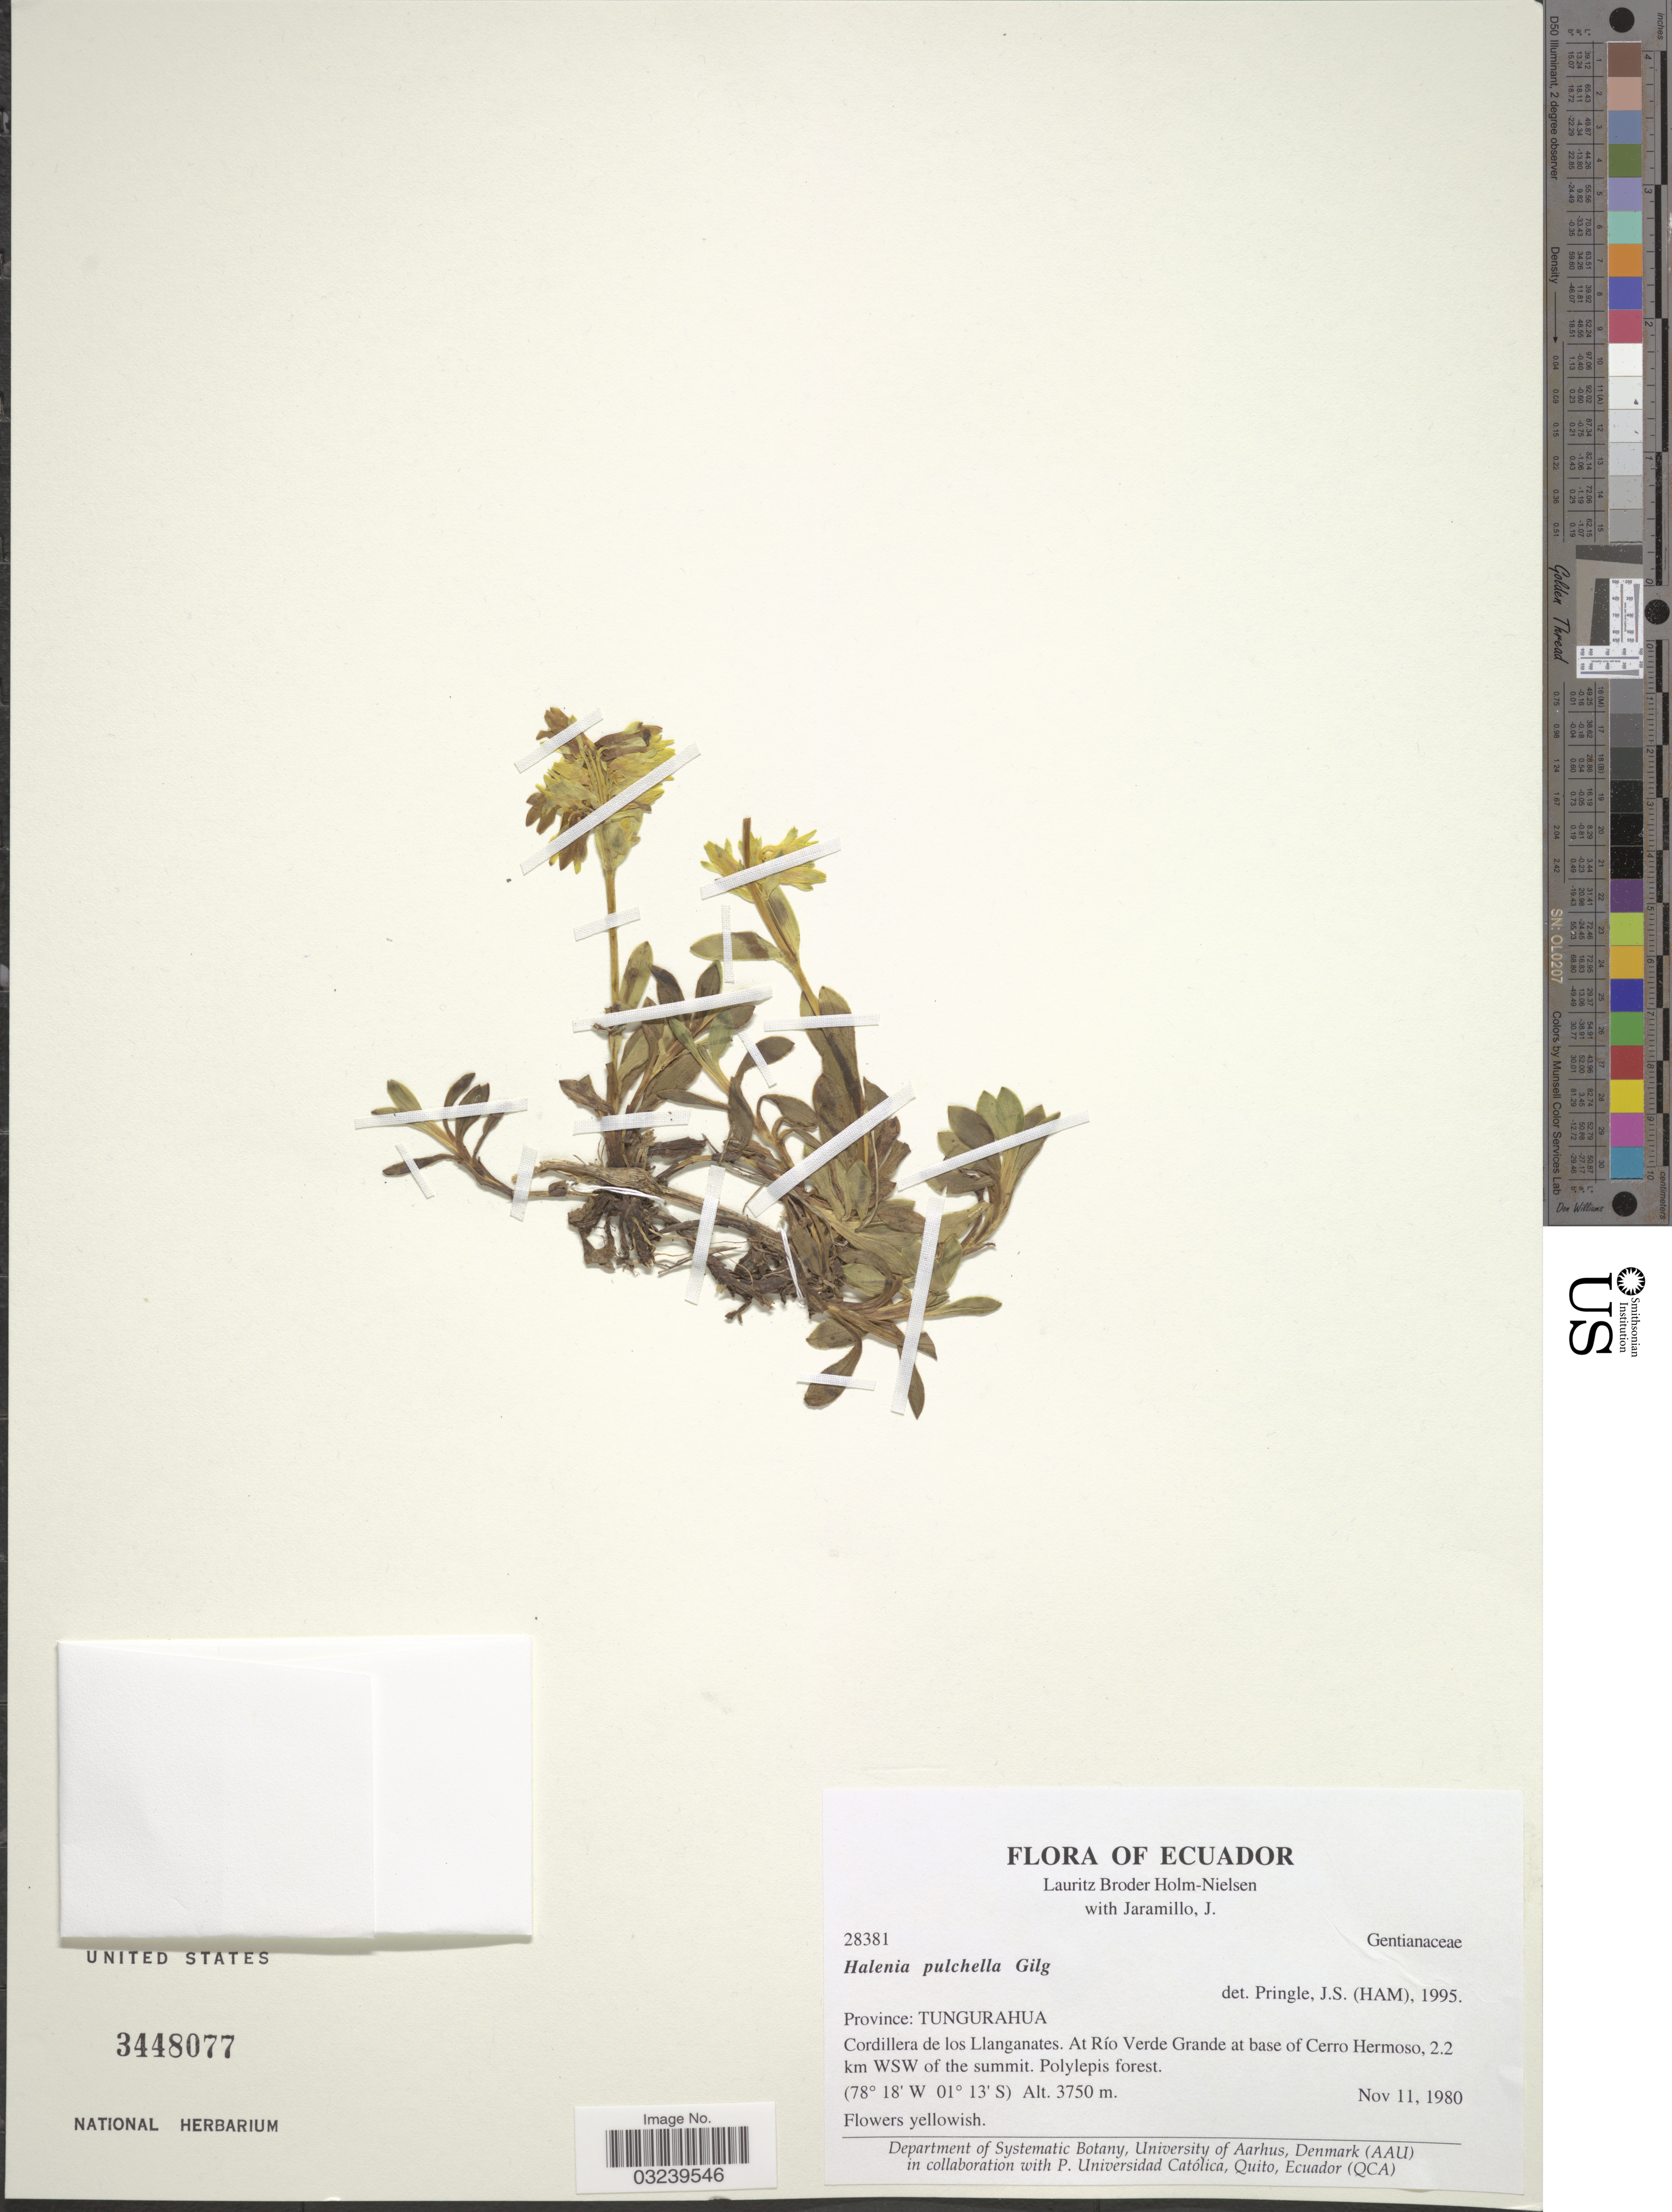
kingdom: Plantae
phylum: Tracheophyta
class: Magnoliopsida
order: Gentianales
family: Gentianaceae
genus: Halenia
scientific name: Halenia pulchella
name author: Gilg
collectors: L. B. Holm-Nielsen & J. Jaramillo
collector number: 28381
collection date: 1980-11-11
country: Ecuador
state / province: Tungurahua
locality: Cordillera de los Llanganates, At Río Verde Grande at base of Cerro Hermoso, 2.2 km WSW of the summit.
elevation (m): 3750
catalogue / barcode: US 3448077